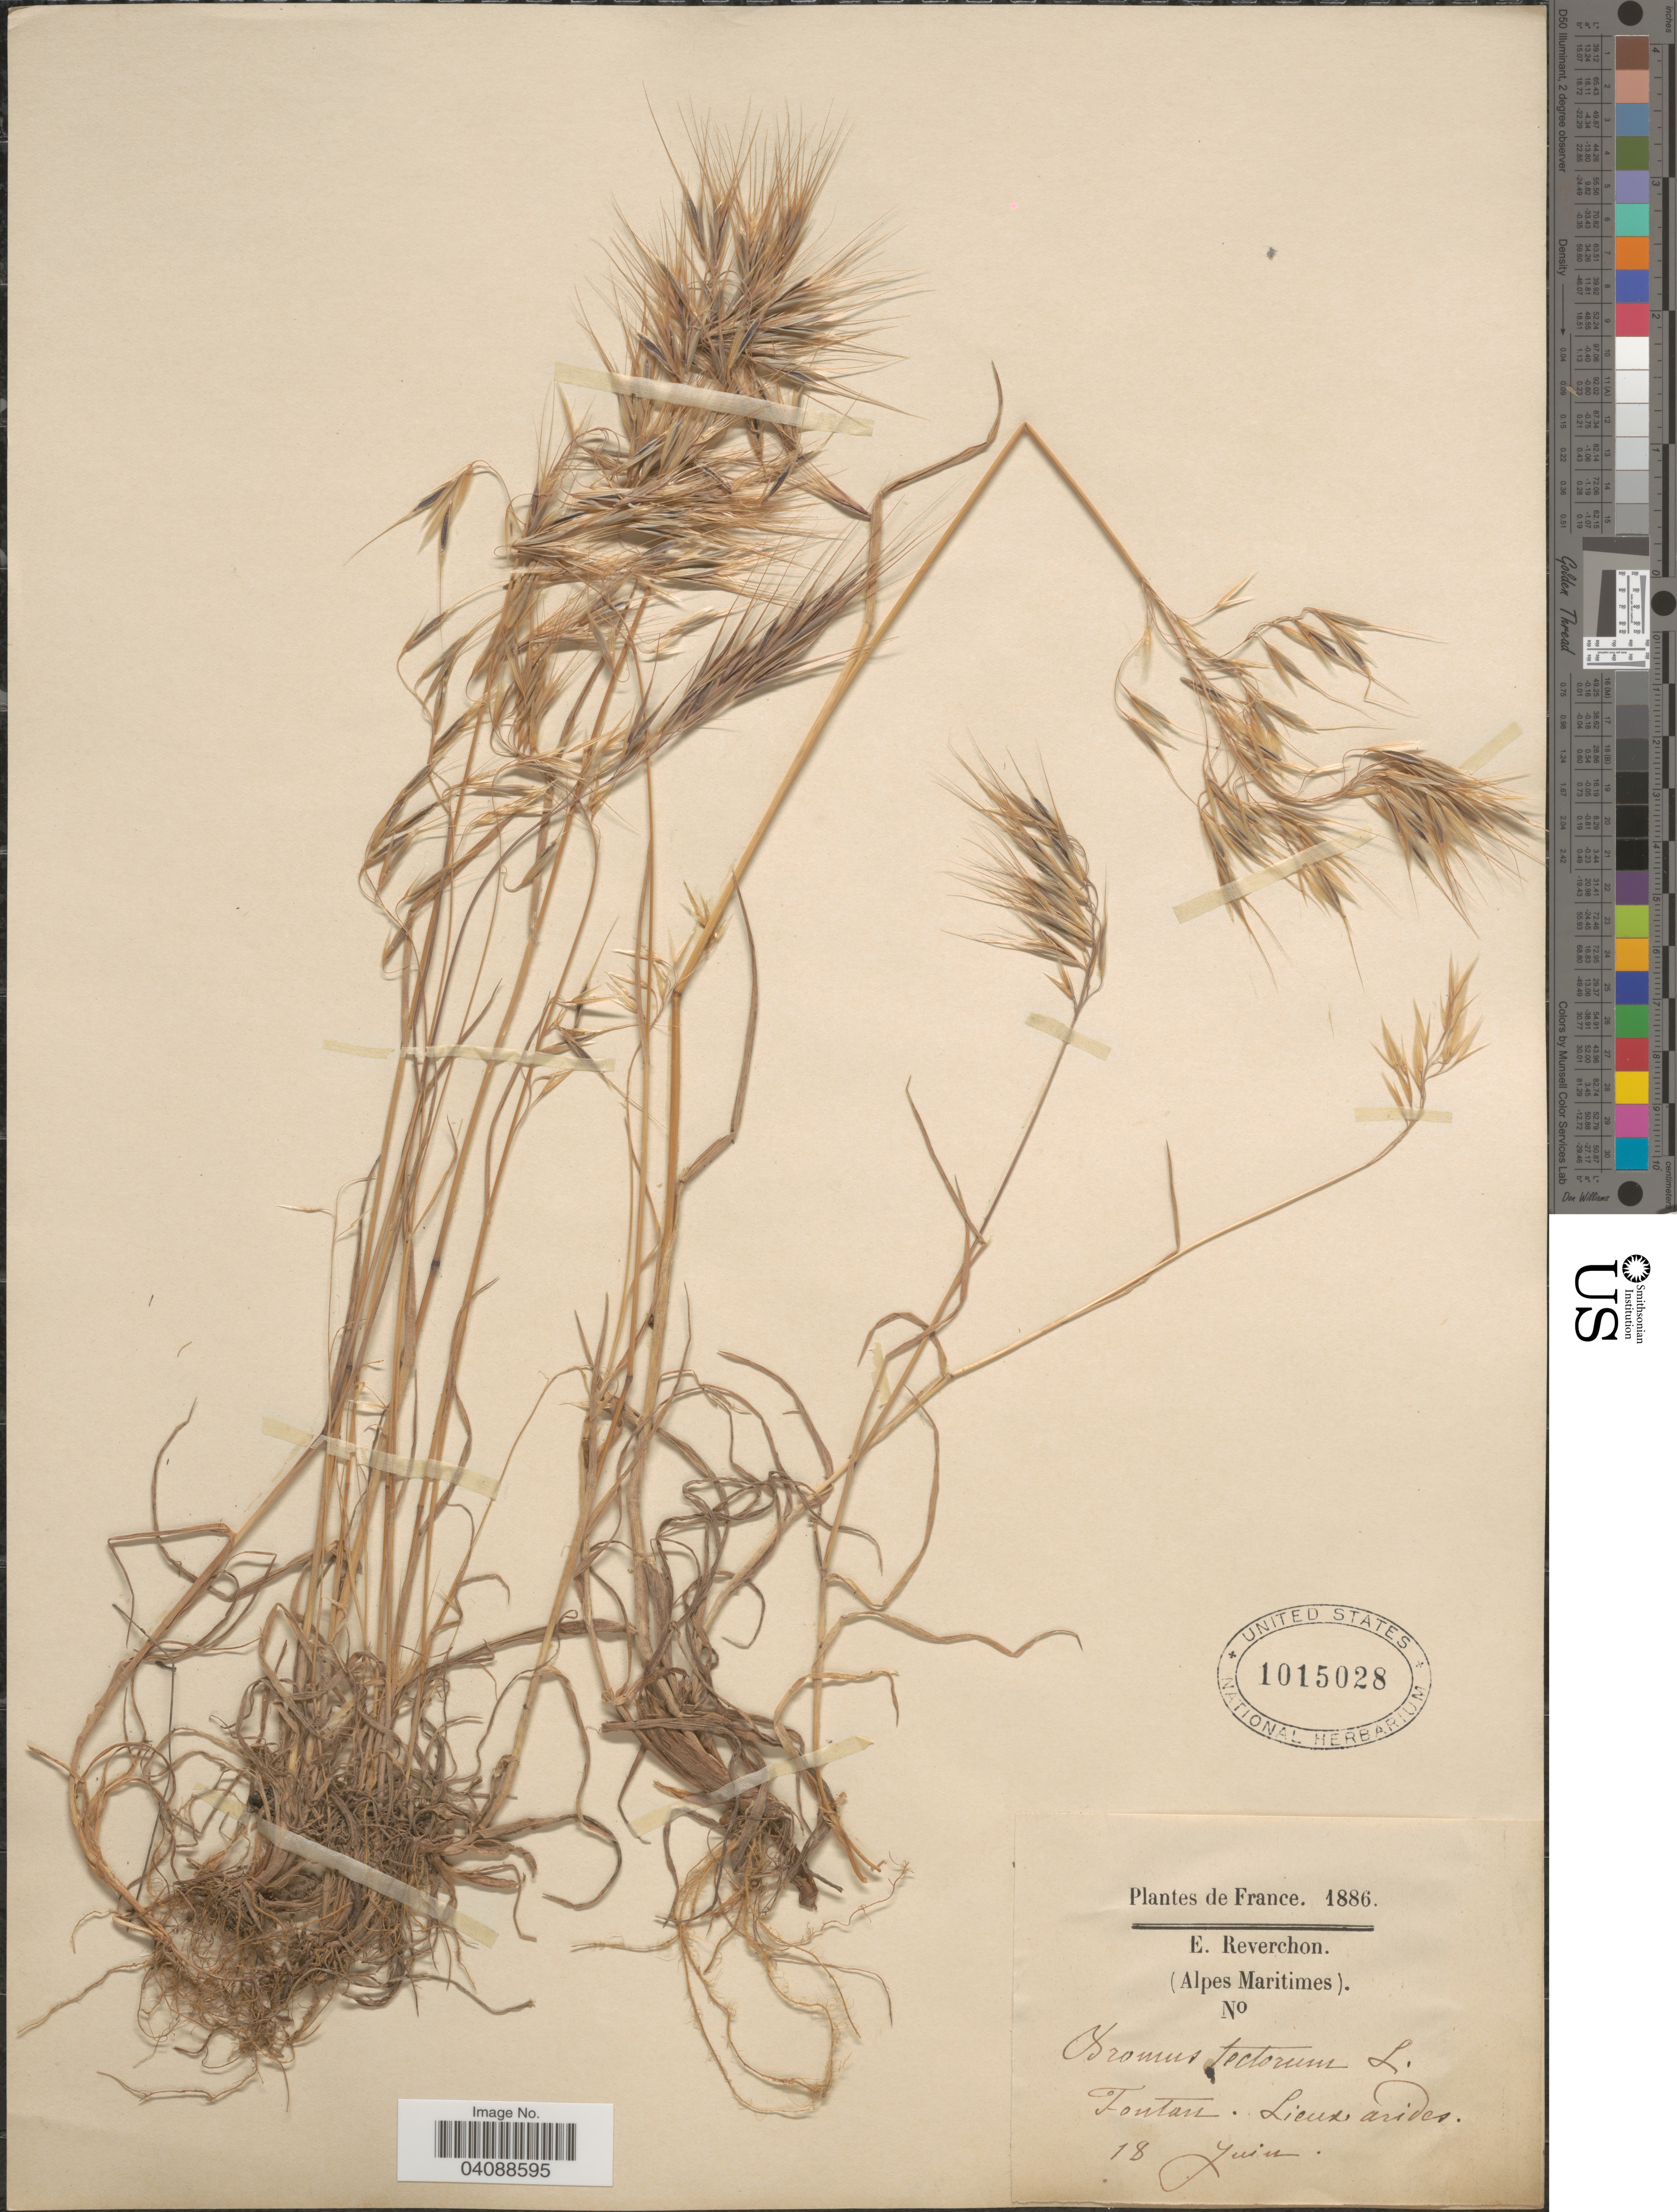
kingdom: Plantae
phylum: Tracheophyta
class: Liliopsida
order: Poales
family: Poaceae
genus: Bromus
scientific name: Bromus tectorum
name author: L.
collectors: E. Reverchon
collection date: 1886-06-18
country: France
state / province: Provence-Alpes-Côte d'Azur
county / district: Alpes-Maritimes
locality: (Alpes Maritimes). Fontan. Lieux arides.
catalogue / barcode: US 1015028